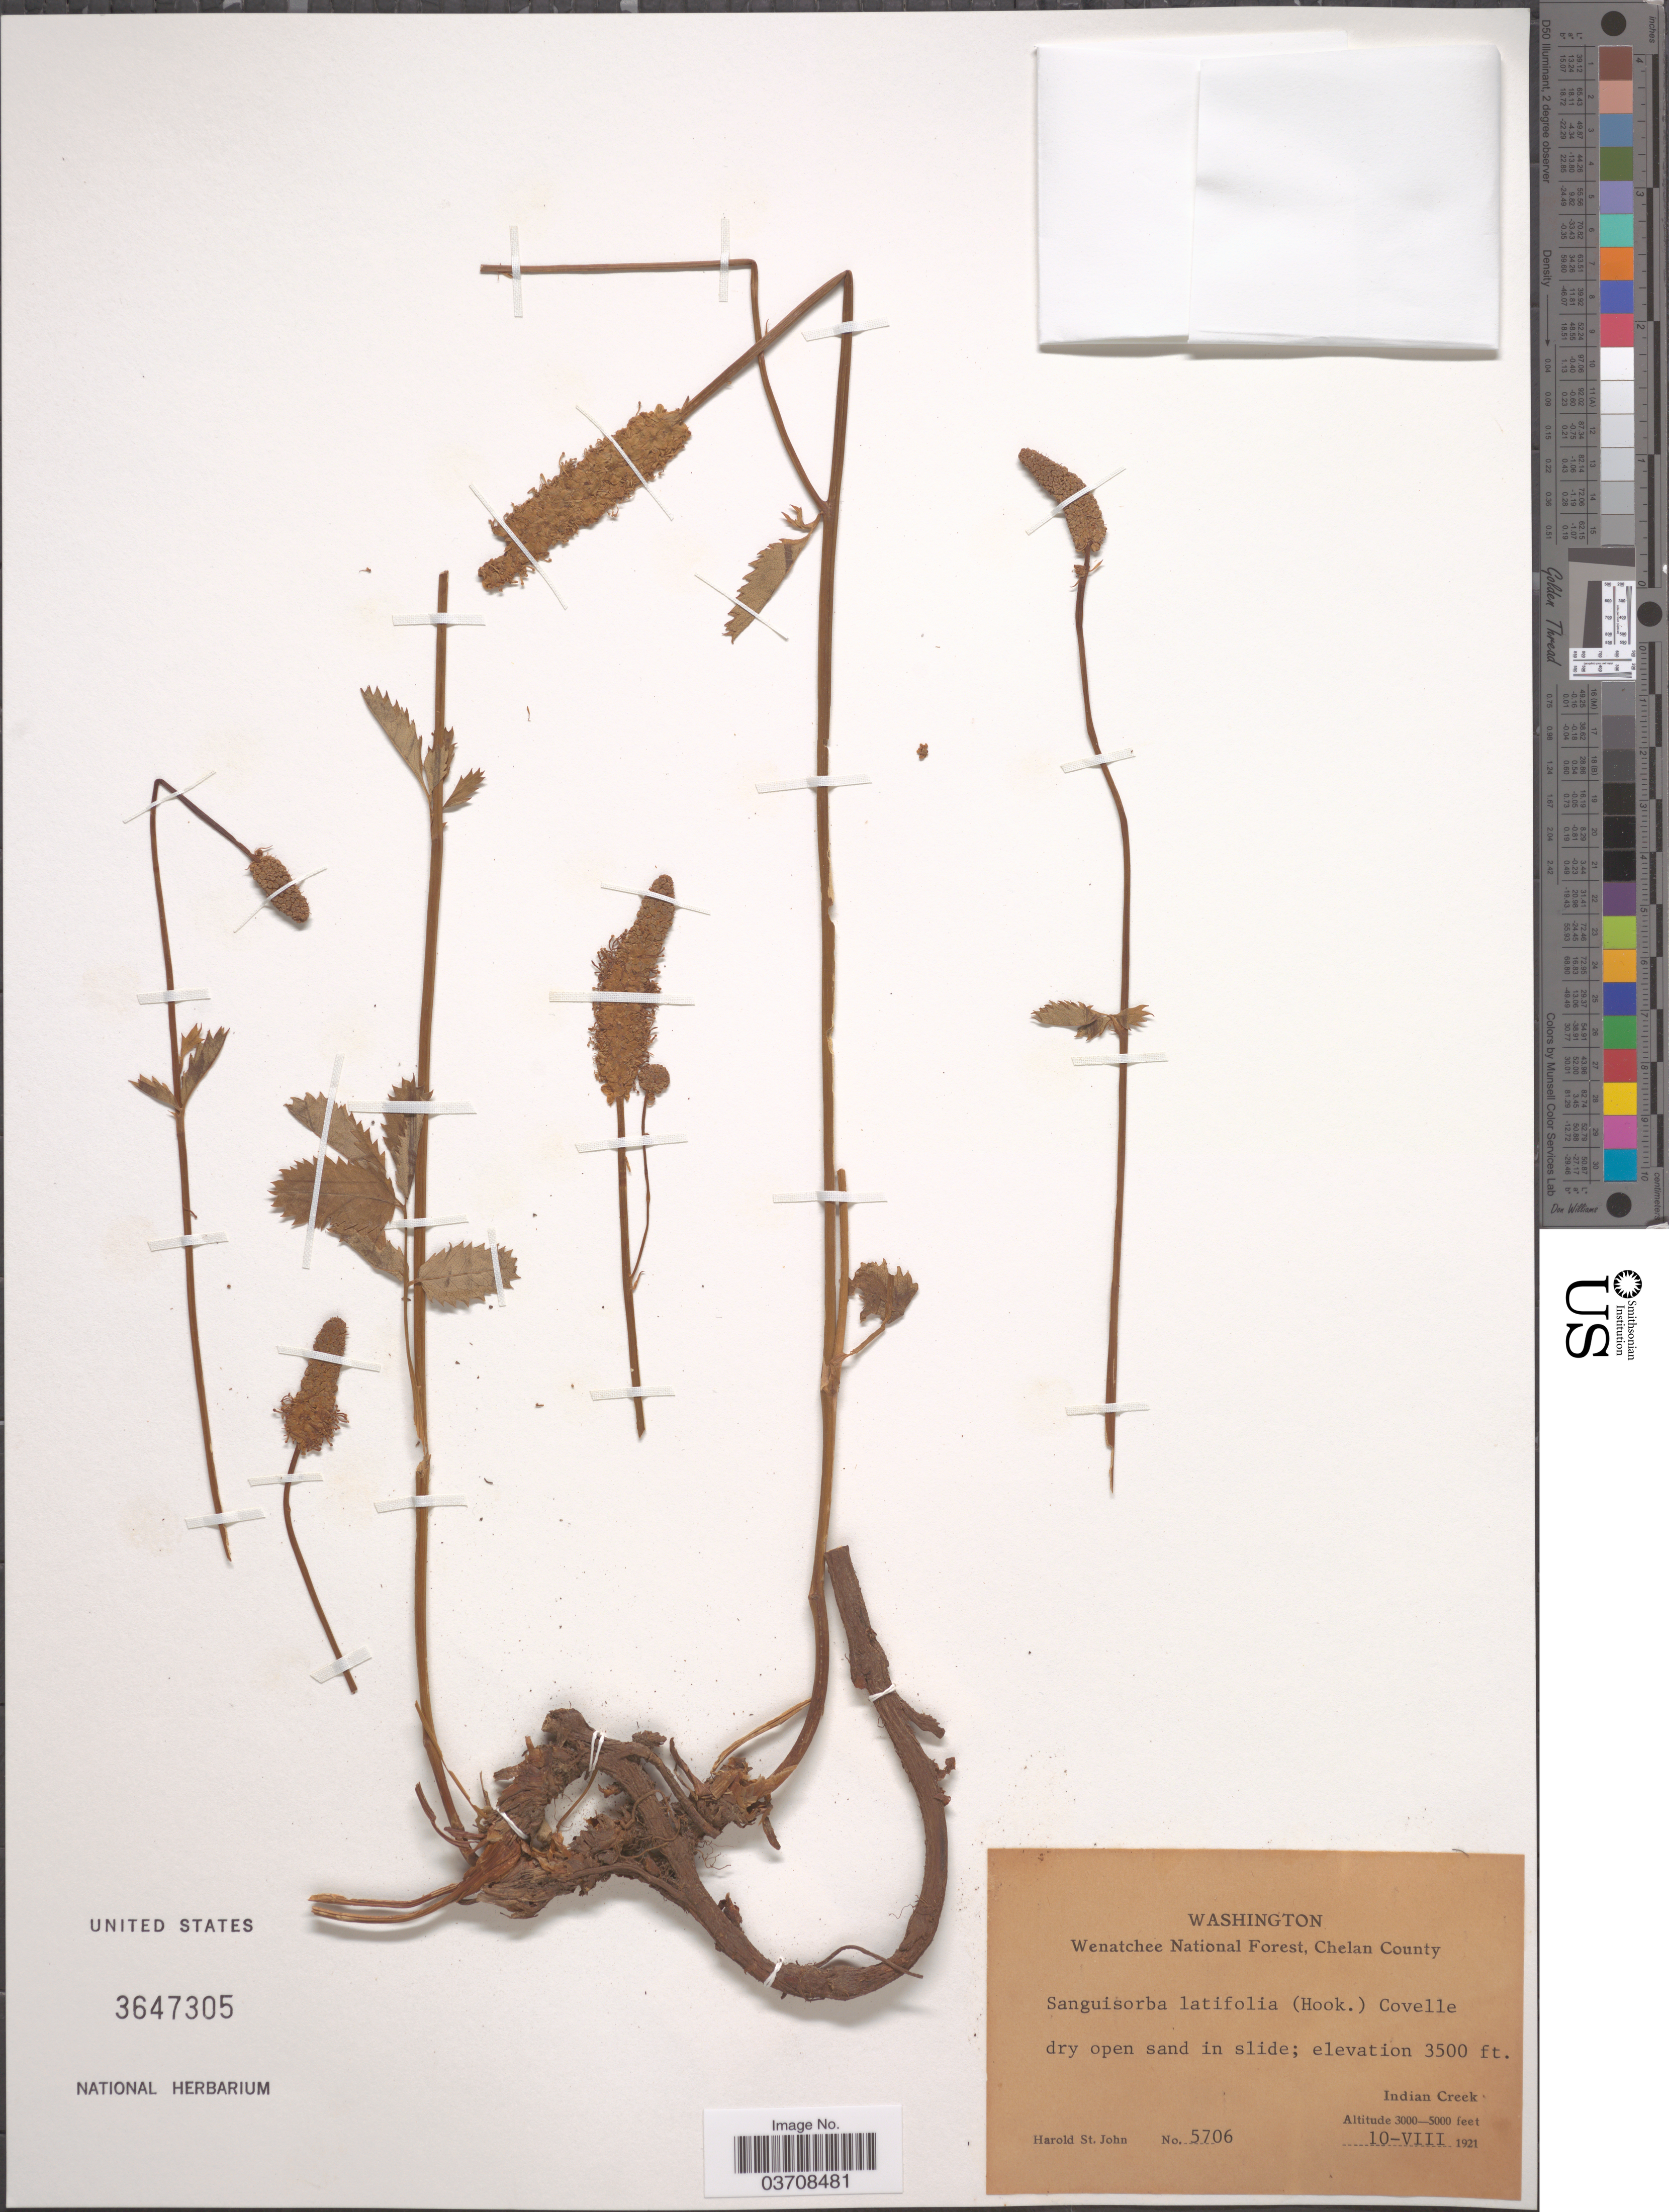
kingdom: Plantae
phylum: Tracheophyta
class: Magnoliopsida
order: Rosales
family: Rosaceae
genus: Sanguisorba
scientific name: Sanguisorba stipulata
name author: Raf.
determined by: Strong, Mark T., (BOT), Smithsonian Institution - National Museum of Natural History (UNITED STATES)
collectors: H. St. John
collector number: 5706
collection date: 1921-08-10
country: United States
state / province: Washington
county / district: Chelan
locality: Wenatchee National Forest, Chelan County. Indian Creek.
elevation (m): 1067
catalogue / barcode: US 3647305